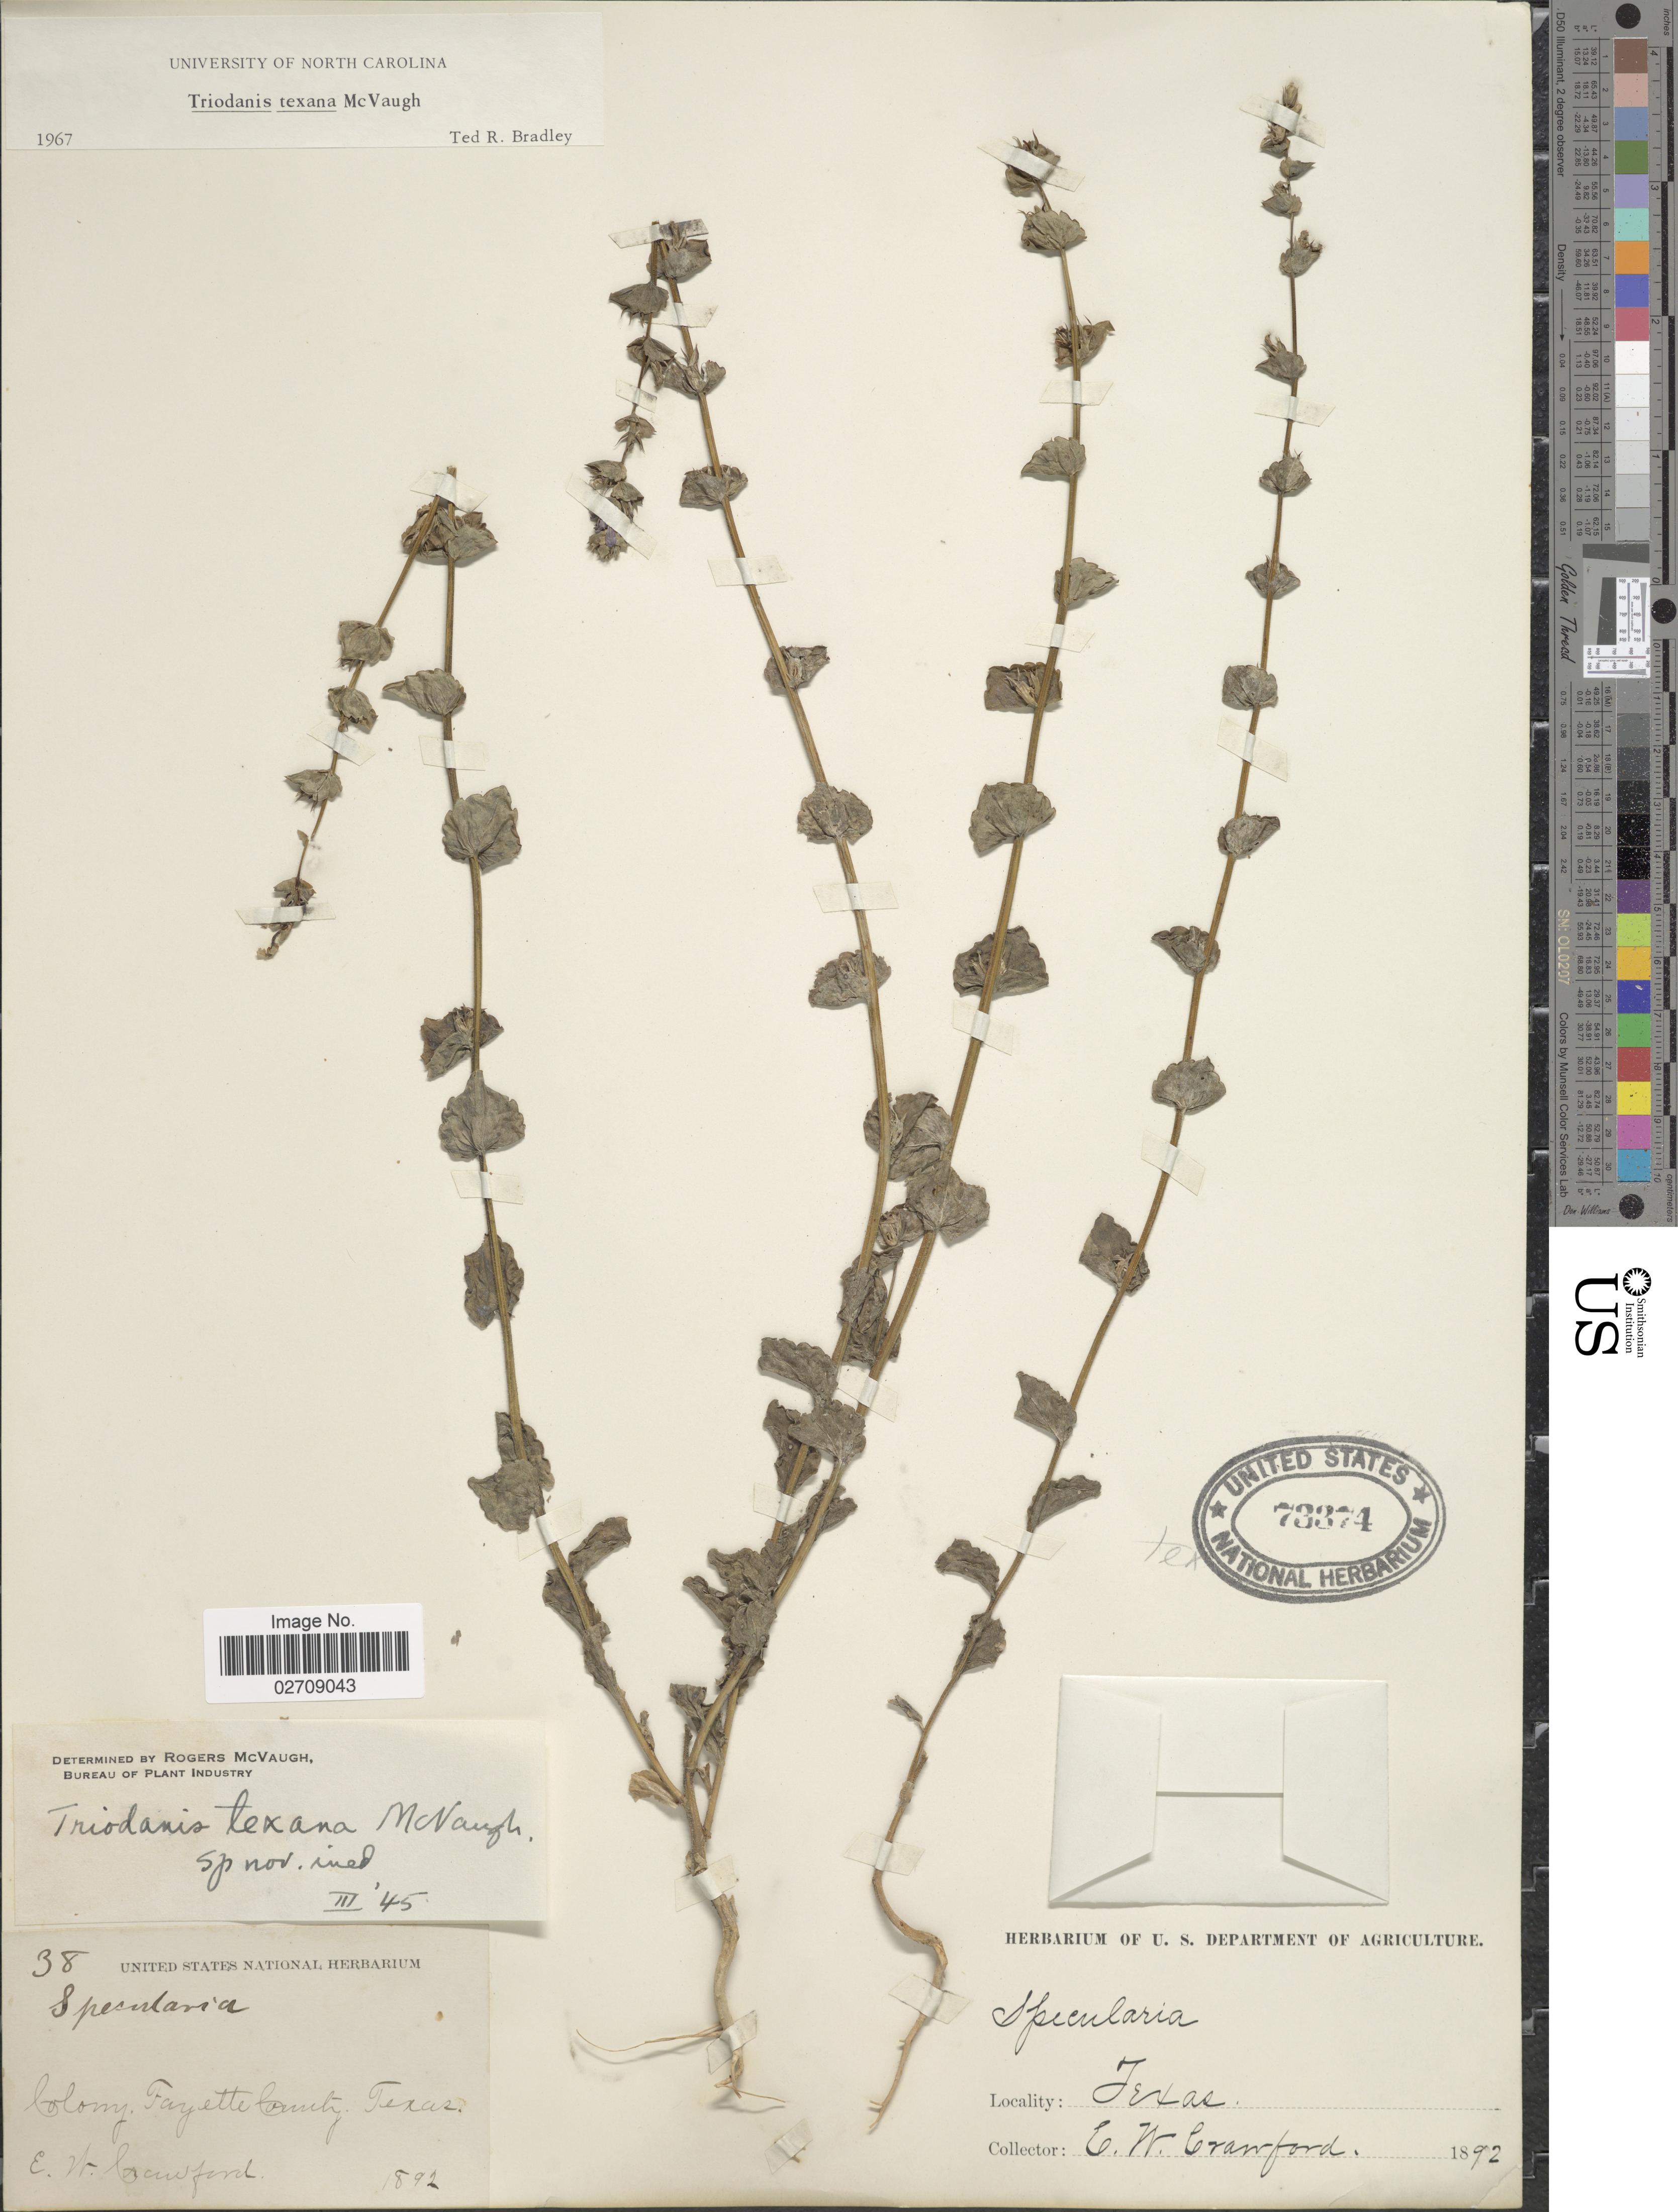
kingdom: Plantae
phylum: Tracheophyta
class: Magnoliopsida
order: Asterales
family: Campanulaceae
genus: Triodanis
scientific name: Triodanis texana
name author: McVaugh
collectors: E. Crawford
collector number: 38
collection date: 1892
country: United States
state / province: Texas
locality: Colony, Fayette County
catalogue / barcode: US 73374